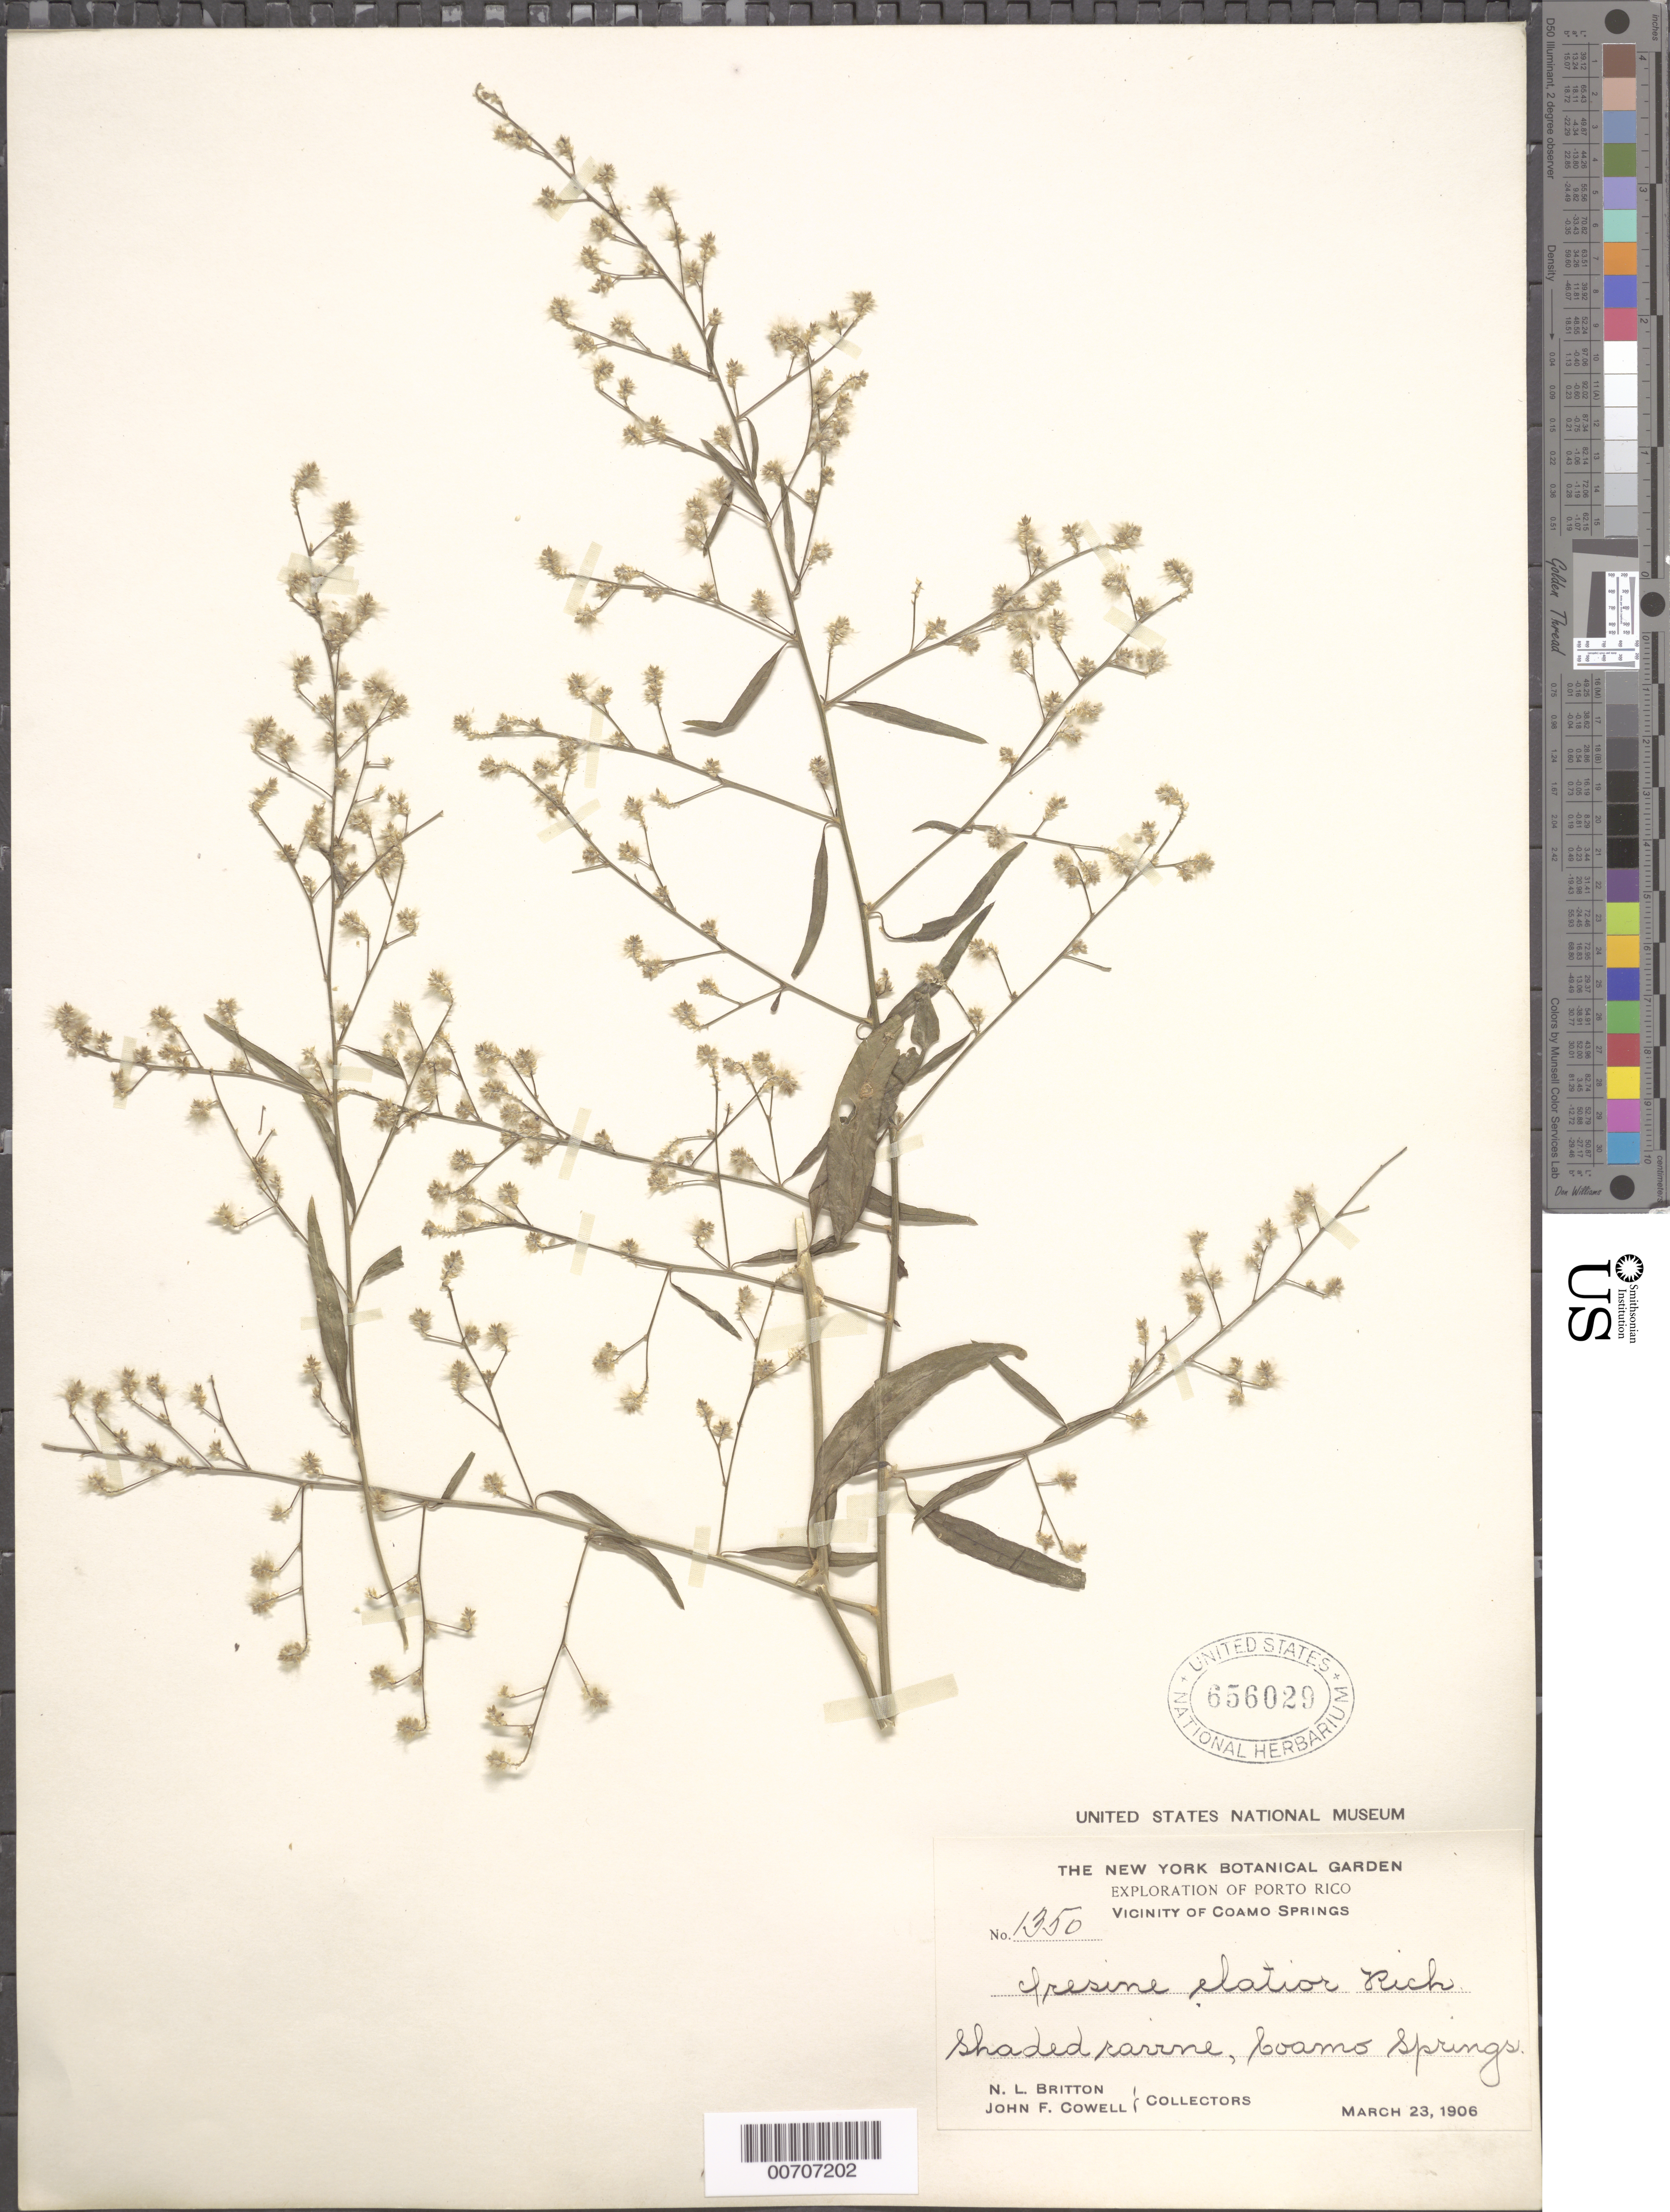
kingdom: Plantae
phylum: Tracheophyta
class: Magnoliopsida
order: Caryophyllales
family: Amaranthaceae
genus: Iresine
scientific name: Iresine elatior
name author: Rich. ex Willd.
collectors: N. Britton & J. F. Cowell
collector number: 1350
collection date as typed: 23 Mar 1906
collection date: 1906-03-23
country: Puerto Rico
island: Greater Antilles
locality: Coamo Springs, vic of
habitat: Shaded ravine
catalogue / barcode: US 656029